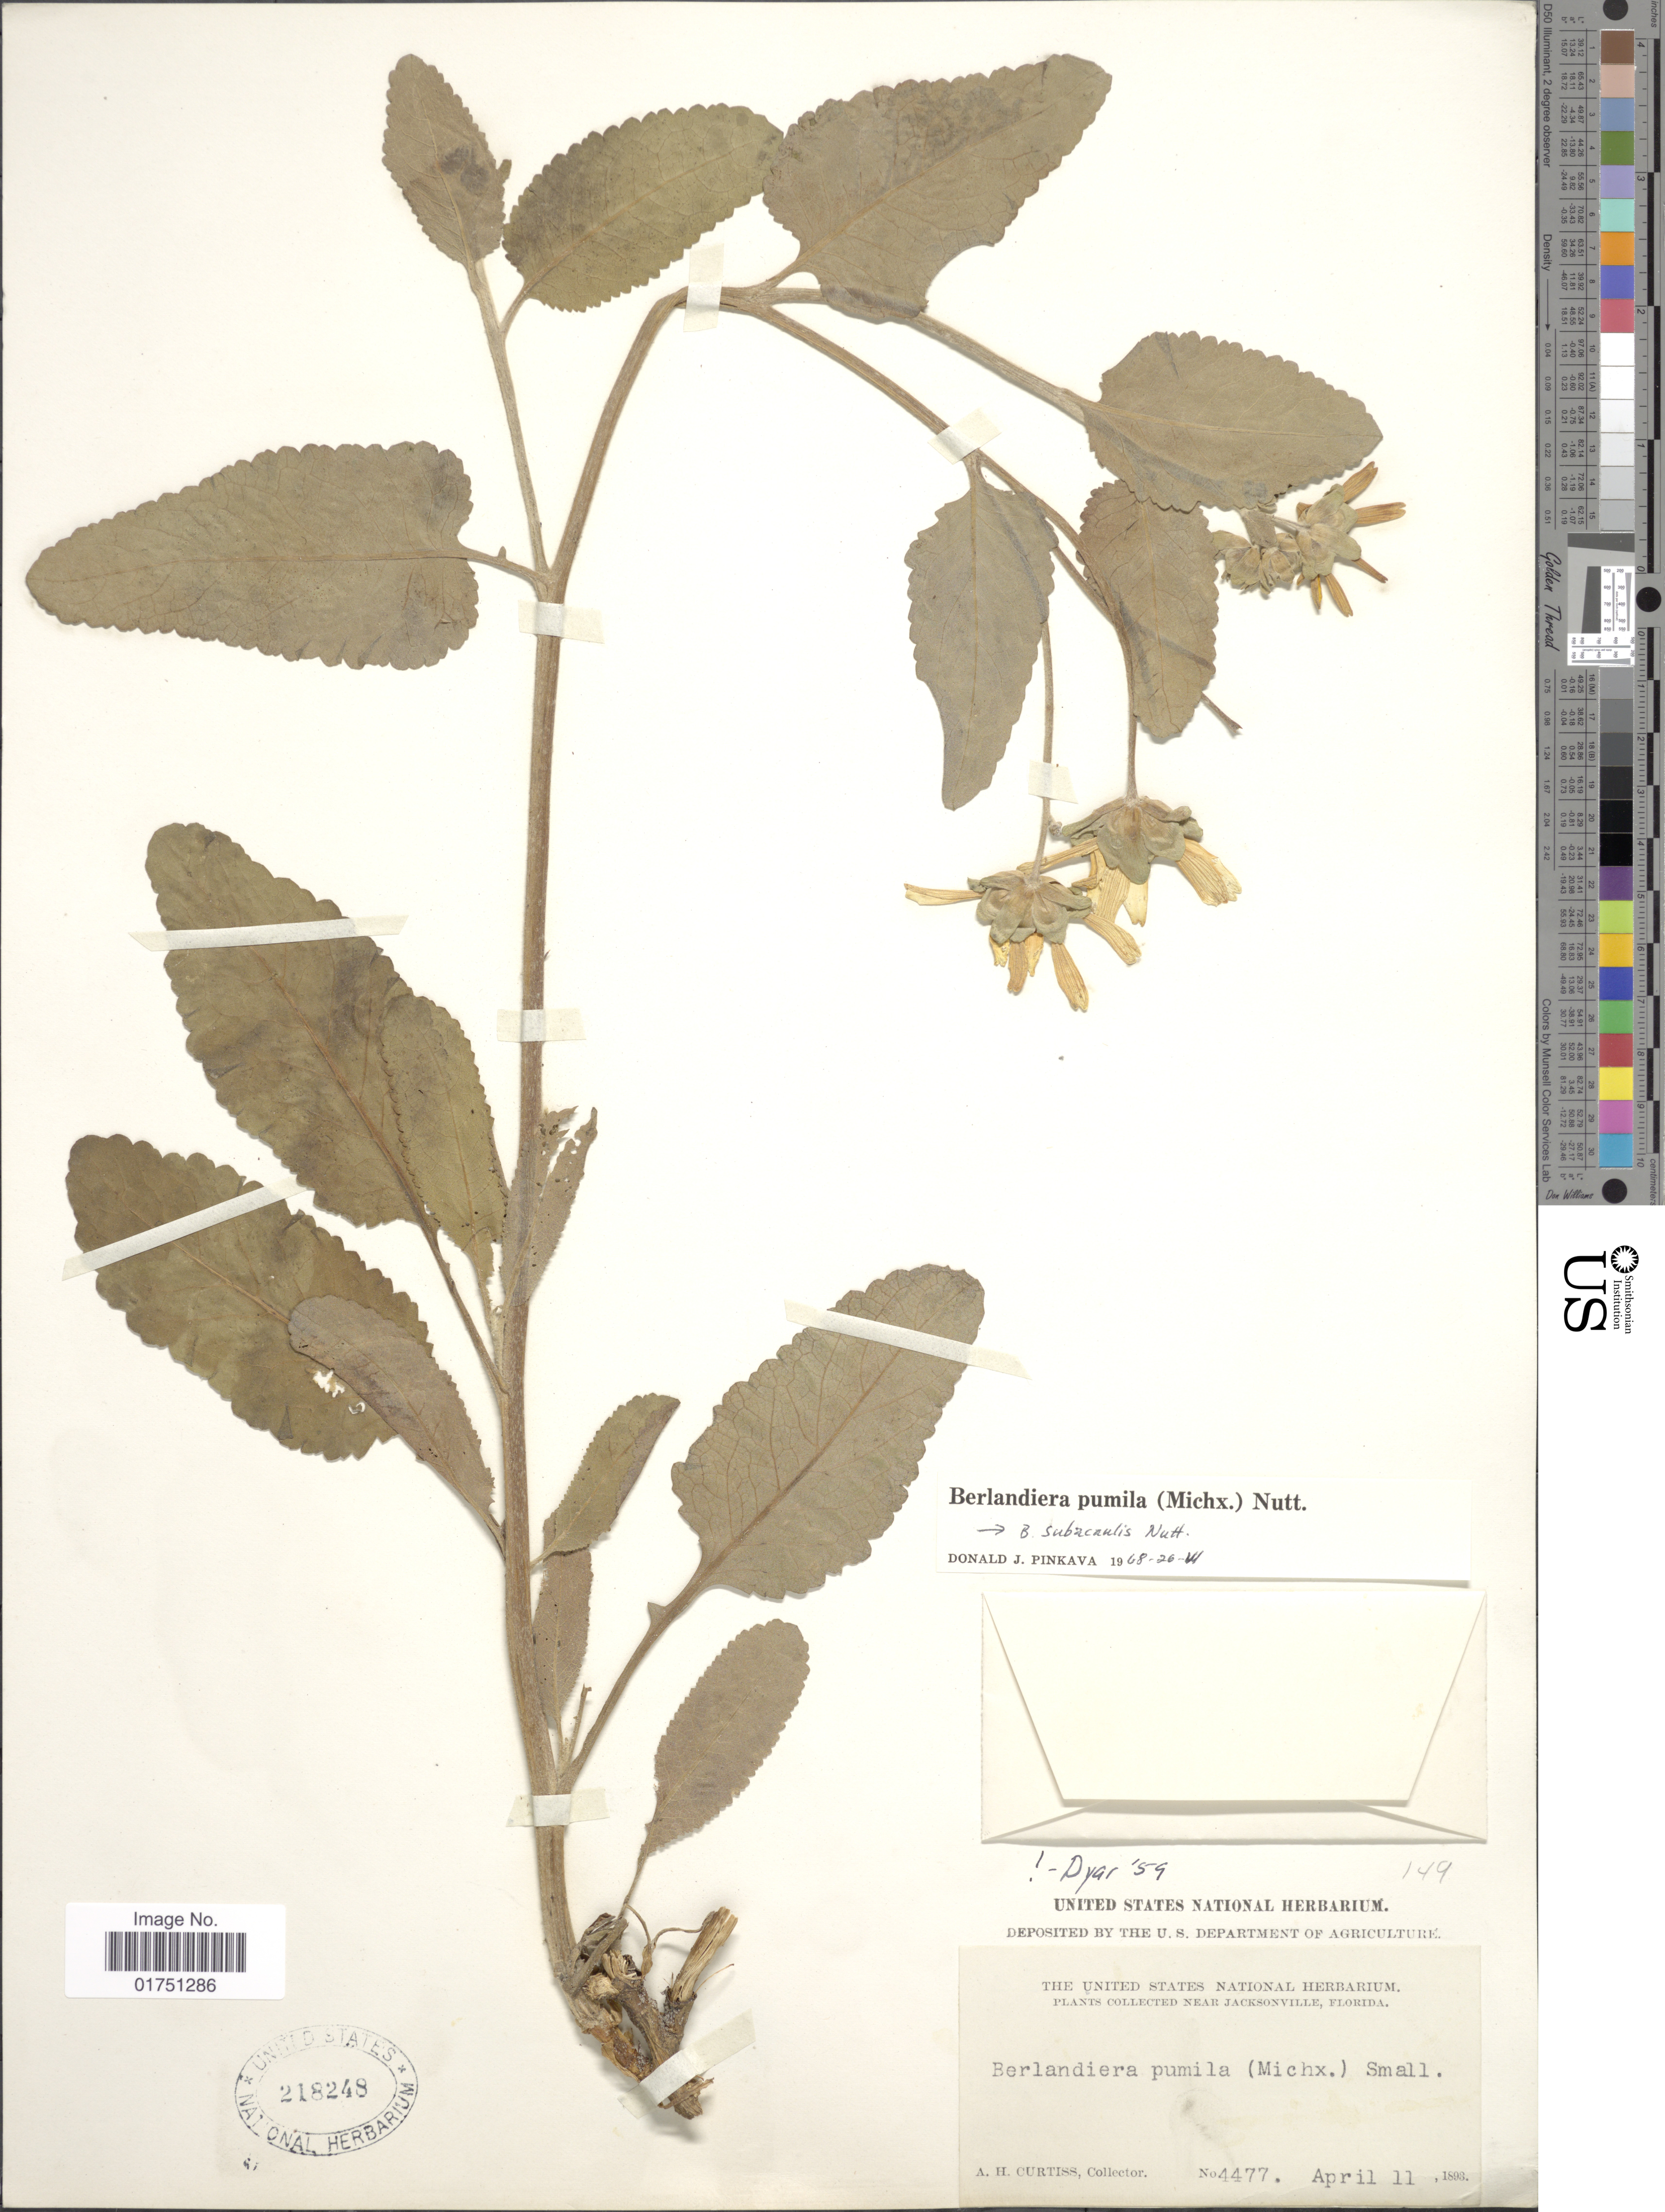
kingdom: Plantae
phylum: Tracheophyta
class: Magnoliopsida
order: Asterales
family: Asteraceae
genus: Berlandiera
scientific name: Berlandiera pumila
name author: (Michx.) Nutt.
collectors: A. H. Curtiss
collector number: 4477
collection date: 1893-04-11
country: United States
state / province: Florida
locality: Near Jacksonville, Florida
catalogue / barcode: US 218248